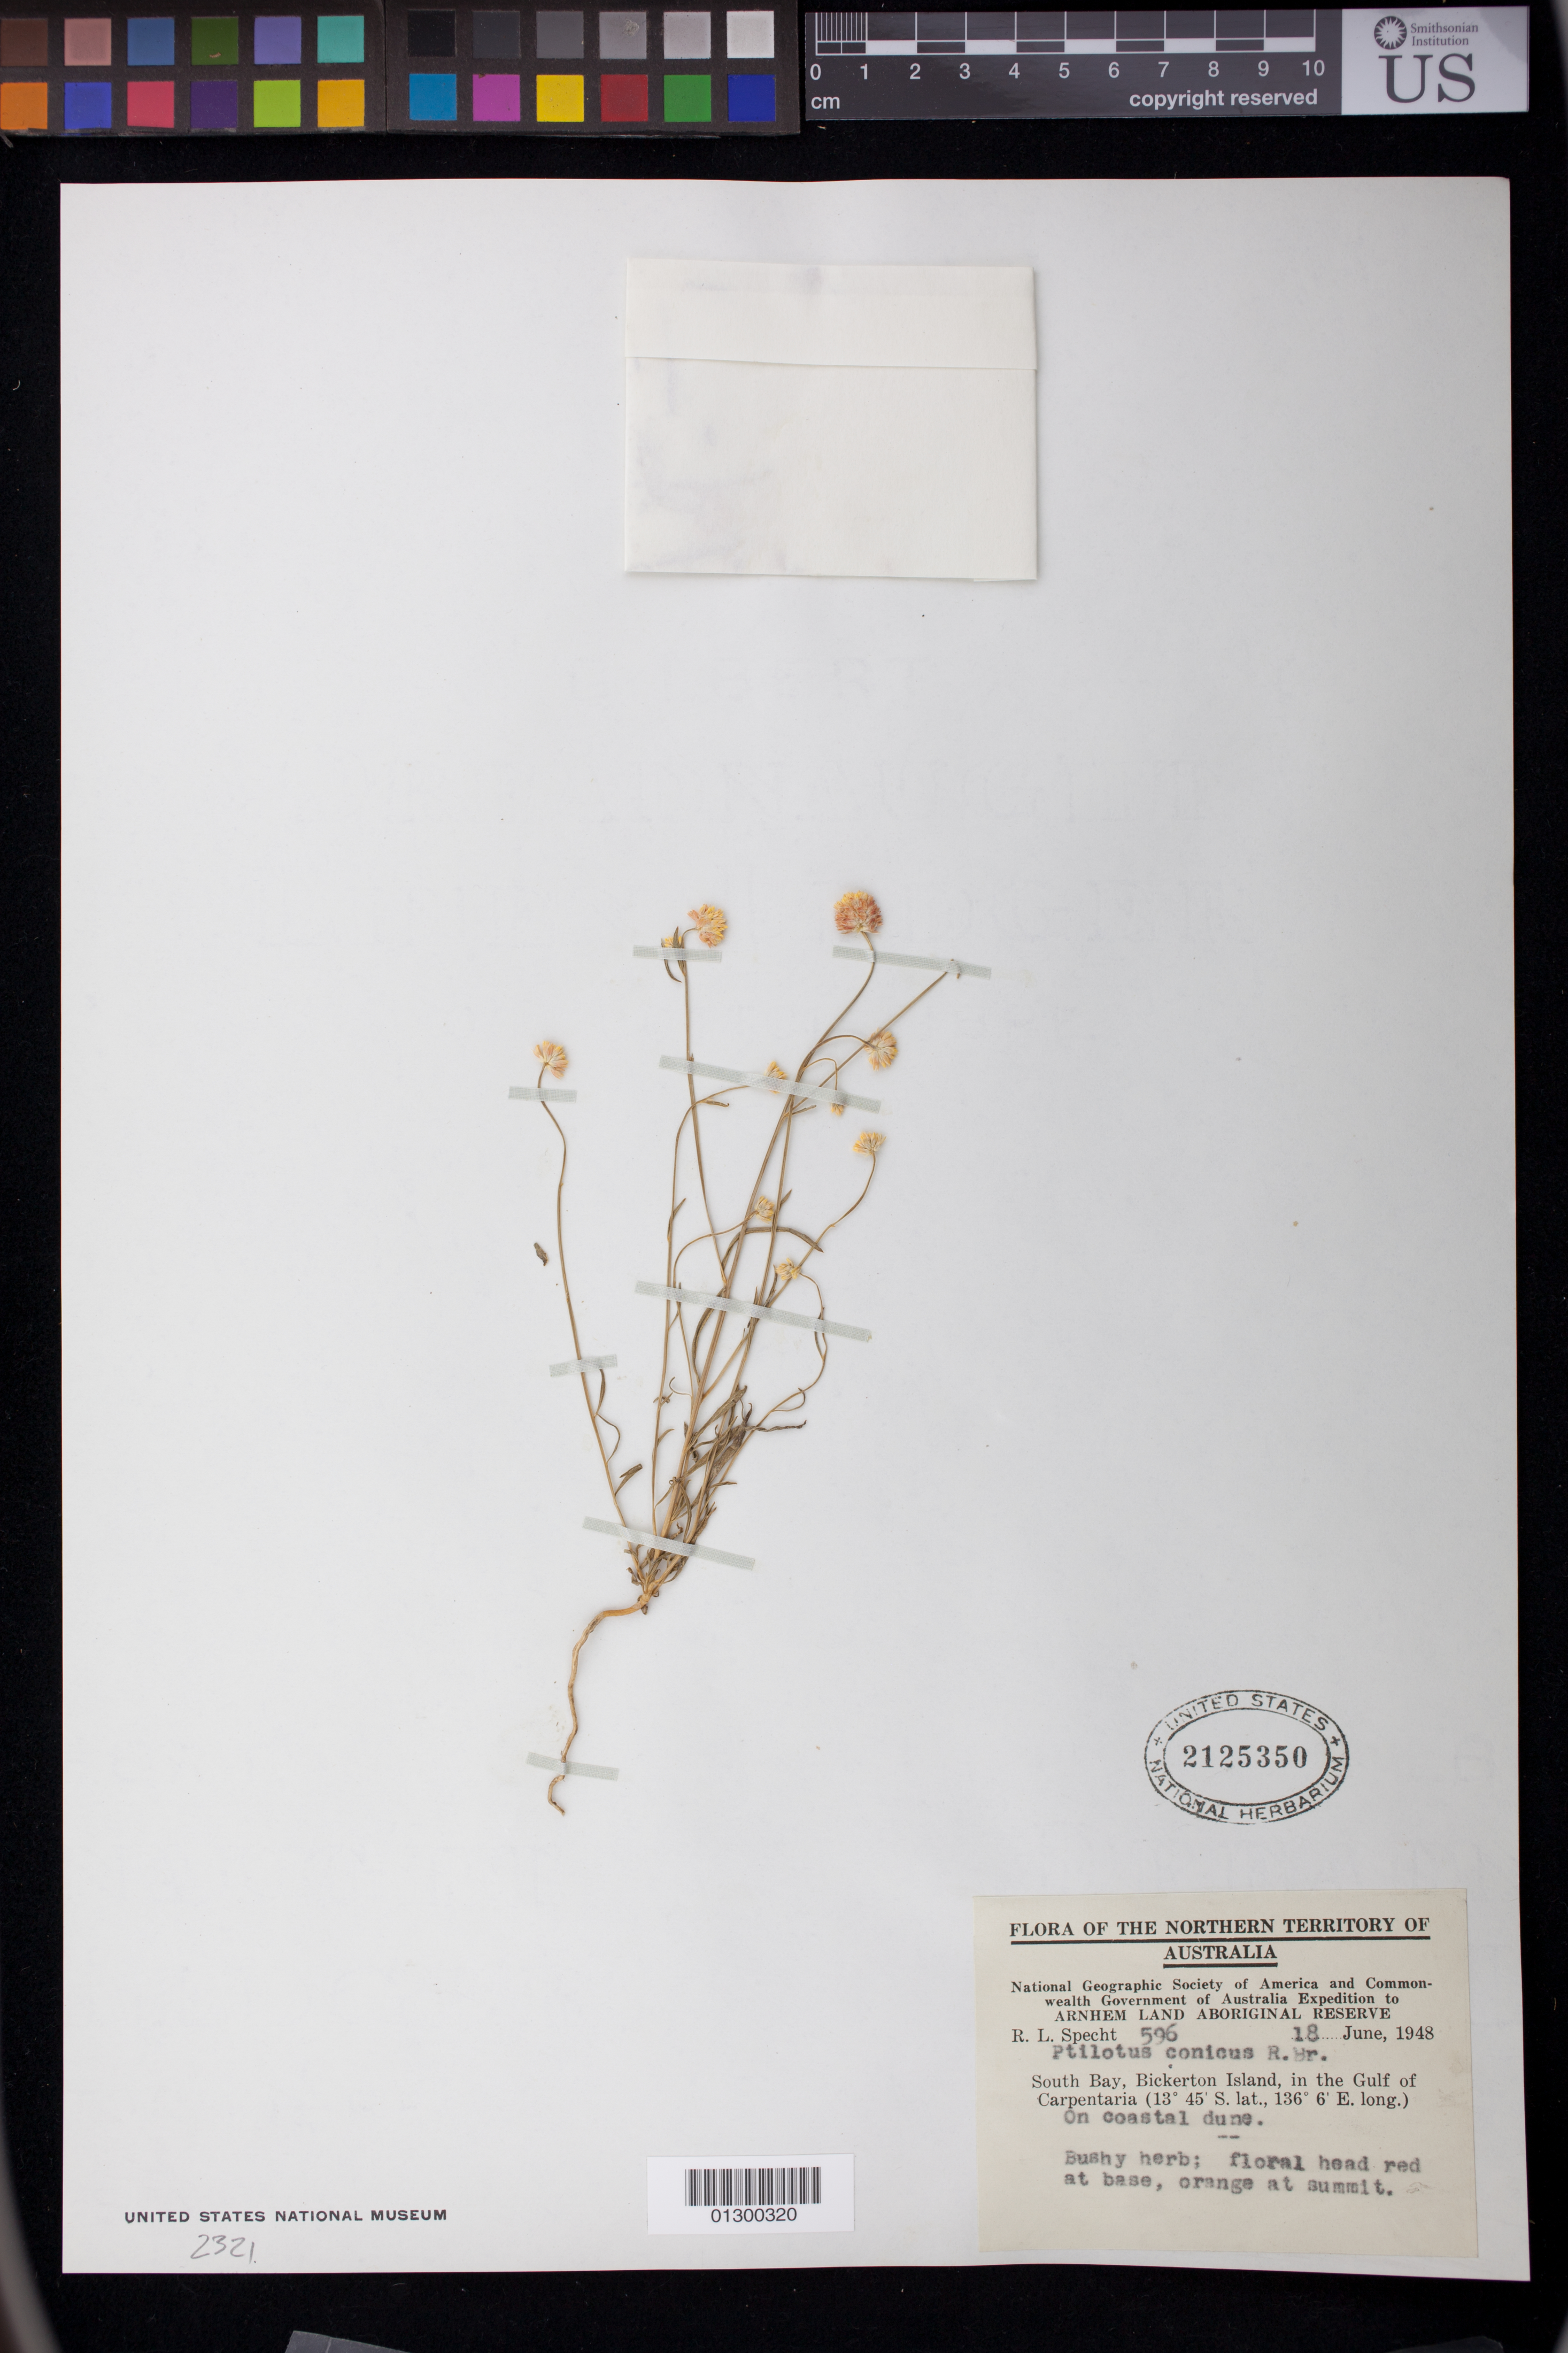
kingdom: Plantae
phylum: Tracheophyta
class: Magnoliopsida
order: Caryophyllales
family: Amaranthaceae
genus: Ptilotus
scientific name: Ptilotus conicus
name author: R. Br.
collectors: R. L. Specht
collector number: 596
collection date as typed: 18 Jun 1948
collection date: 1948-06-18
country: Australia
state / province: Northern Territory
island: Bickerton Island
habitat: On coastal dune.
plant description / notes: Bushy herb; floral head red at base, orange at summit.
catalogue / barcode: US 2125350